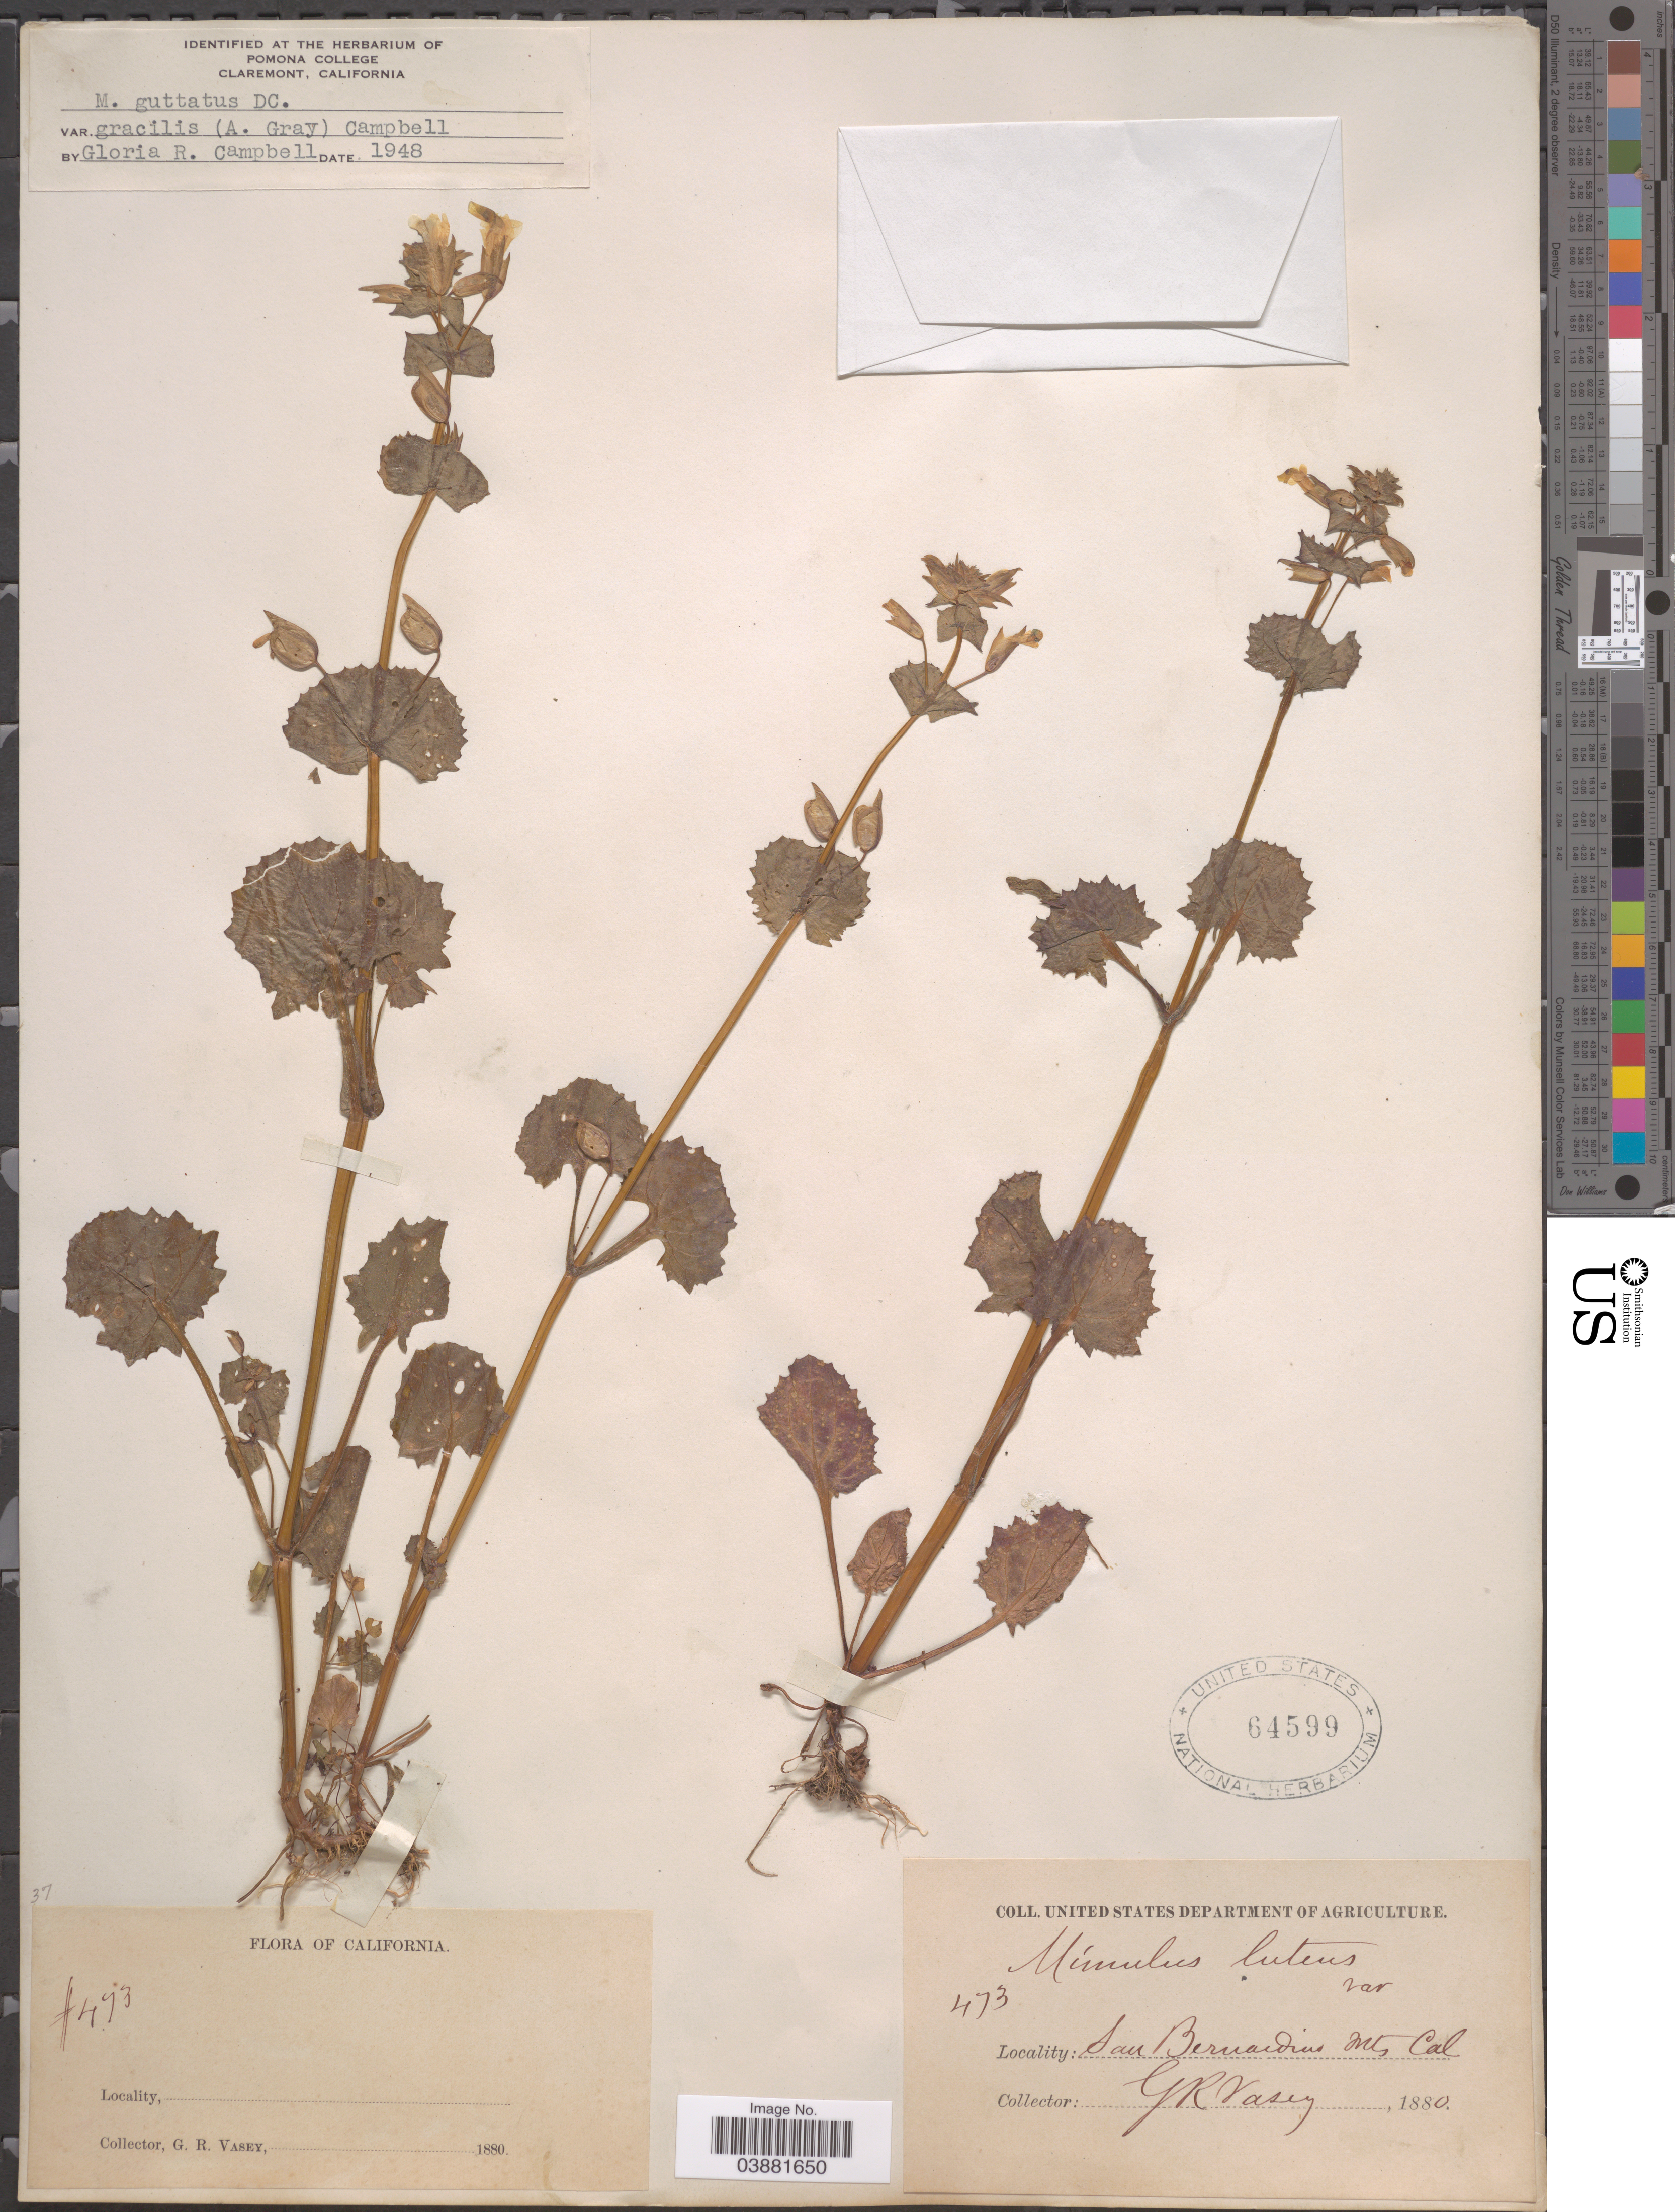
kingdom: Plantae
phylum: Tracheophyta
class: Magnoliopsida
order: Lamiales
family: Phrymaceae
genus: Mimulus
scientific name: Mimulus guttatus var. gracilis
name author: (A. Gray) G.R. Campb.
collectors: G. R. Vasey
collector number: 493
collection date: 1880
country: United States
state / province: California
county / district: San Bernardino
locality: San Bernardino Mts.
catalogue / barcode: US 64599